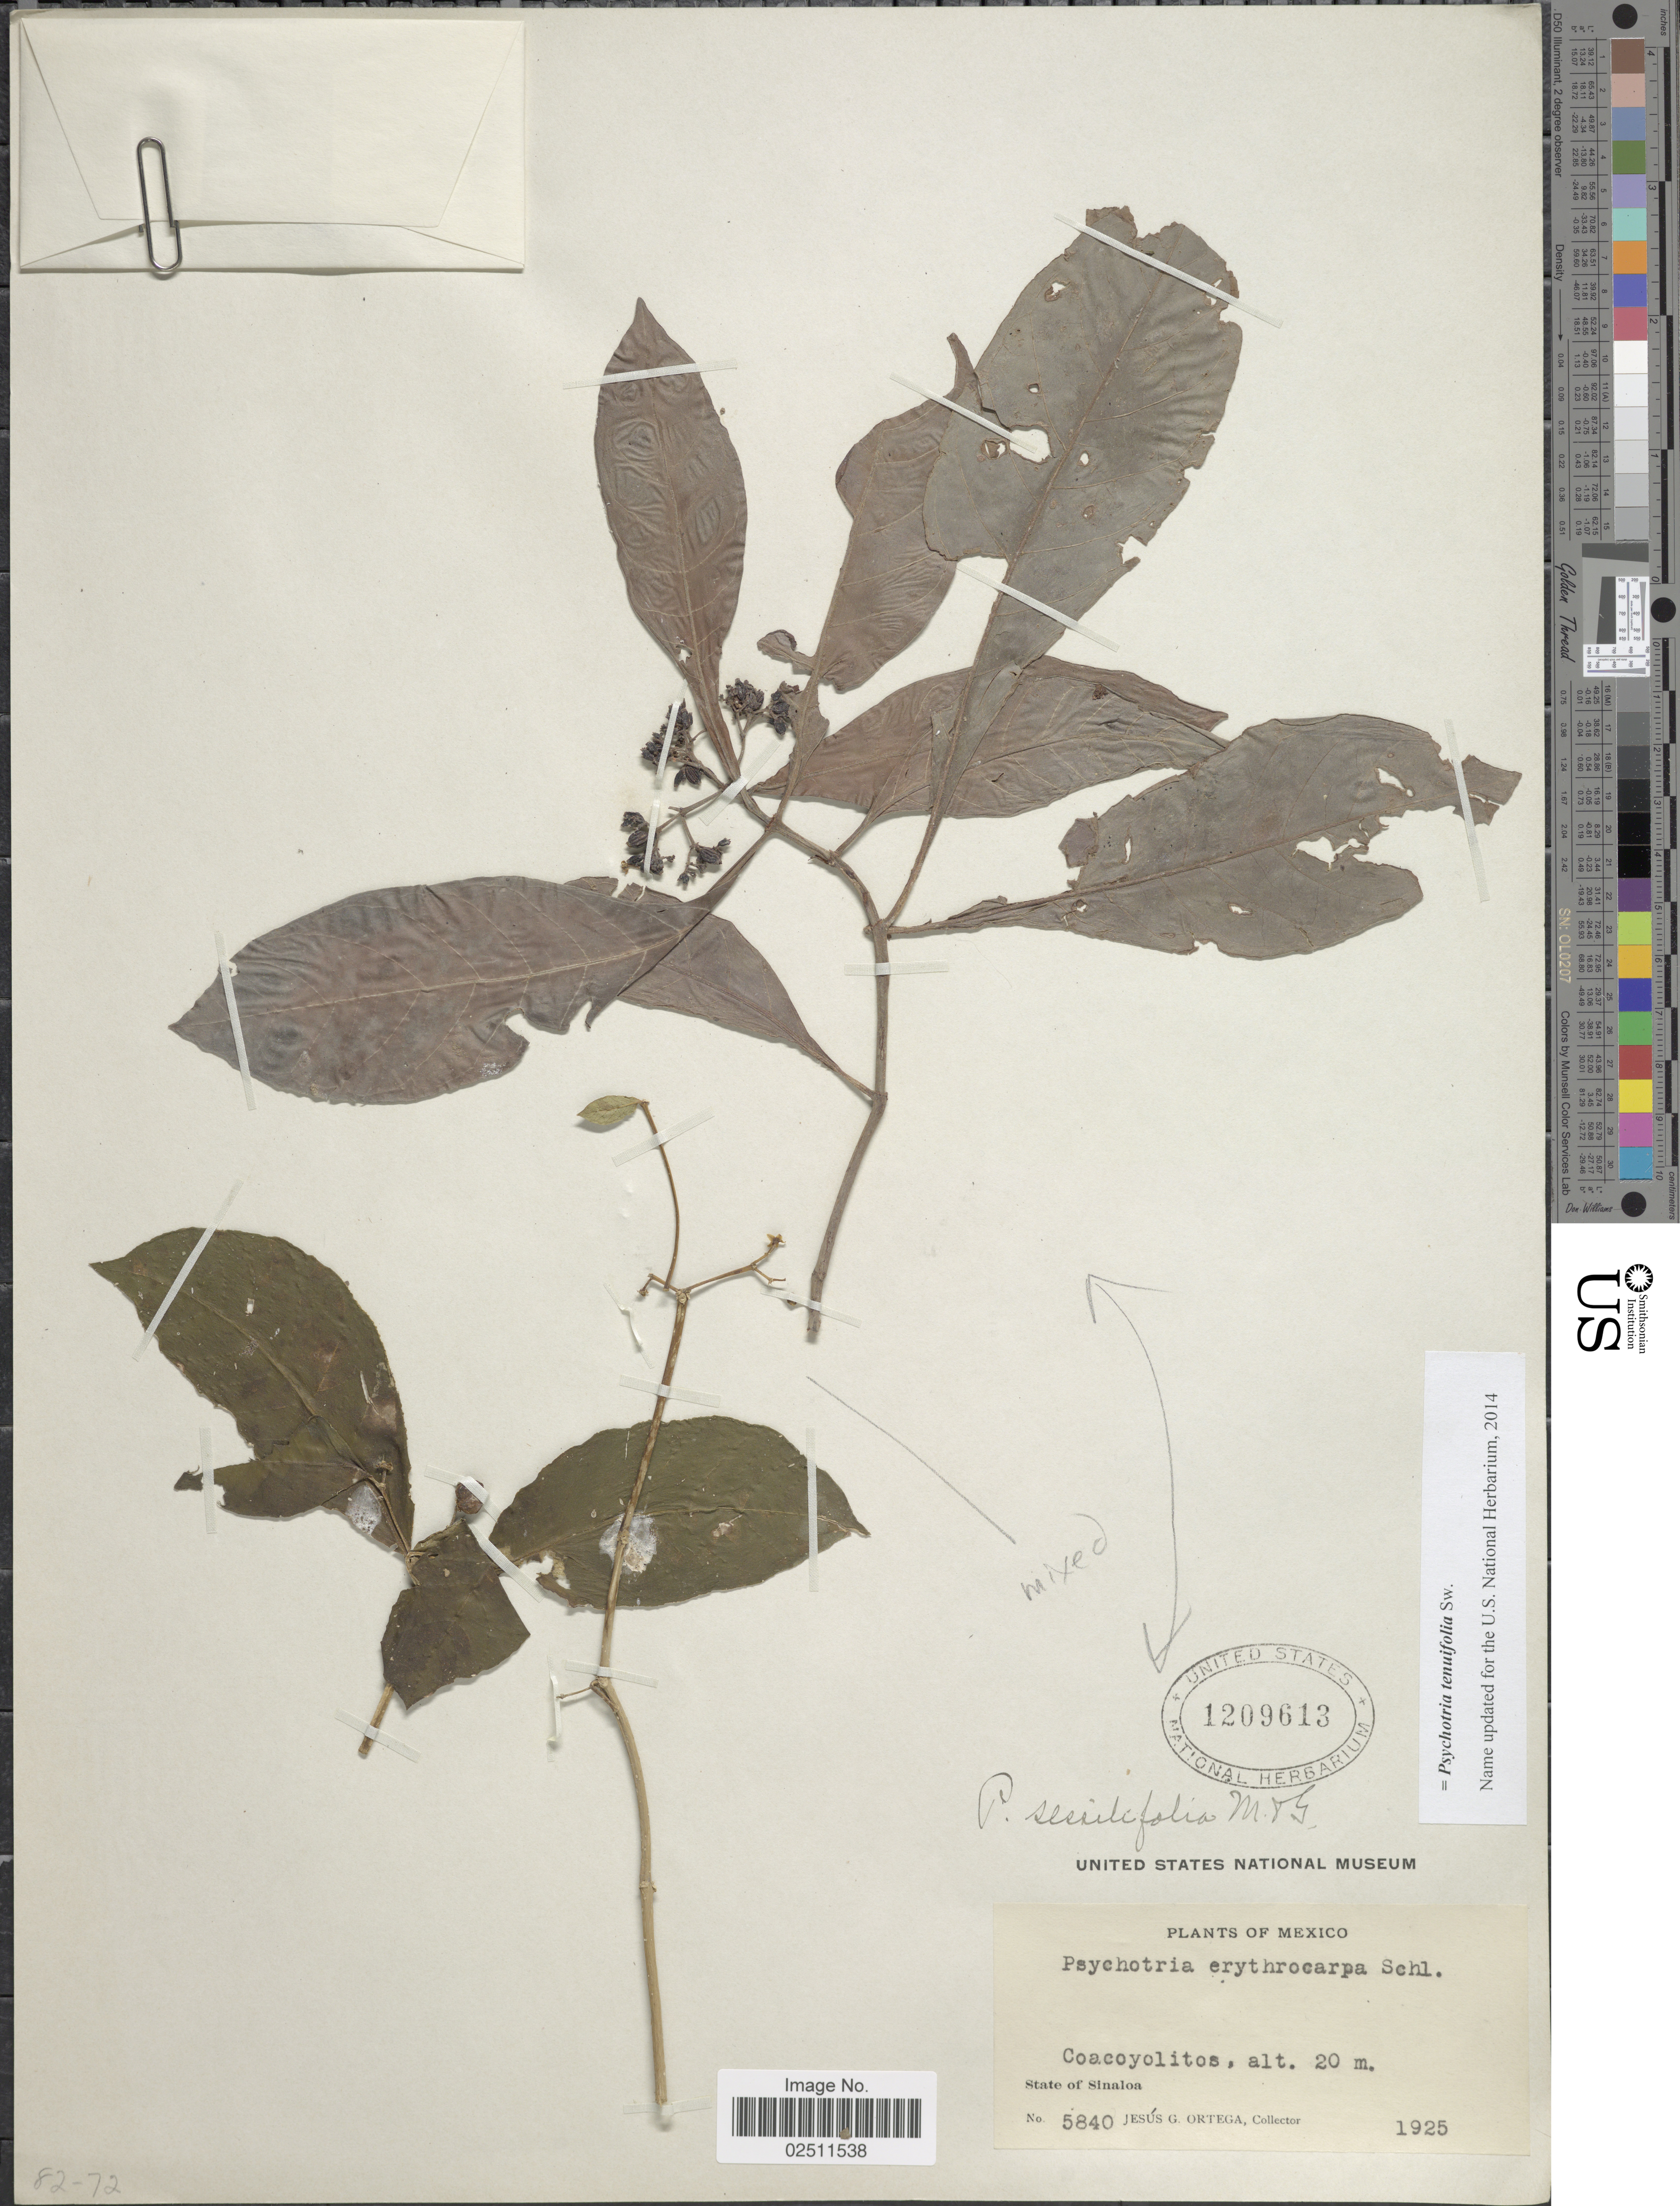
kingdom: Plantae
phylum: Tracheophyta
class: Magnoliopsida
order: Gentianales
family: Rubiaceae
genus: Psychotria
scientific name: Psychotria tenuifolia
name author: Sw.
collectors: J. Ortega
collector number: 5840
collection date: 1925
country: Mexico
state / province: Sinaloa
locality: Coacoyolitos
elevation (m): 20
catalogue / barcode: US 1209613